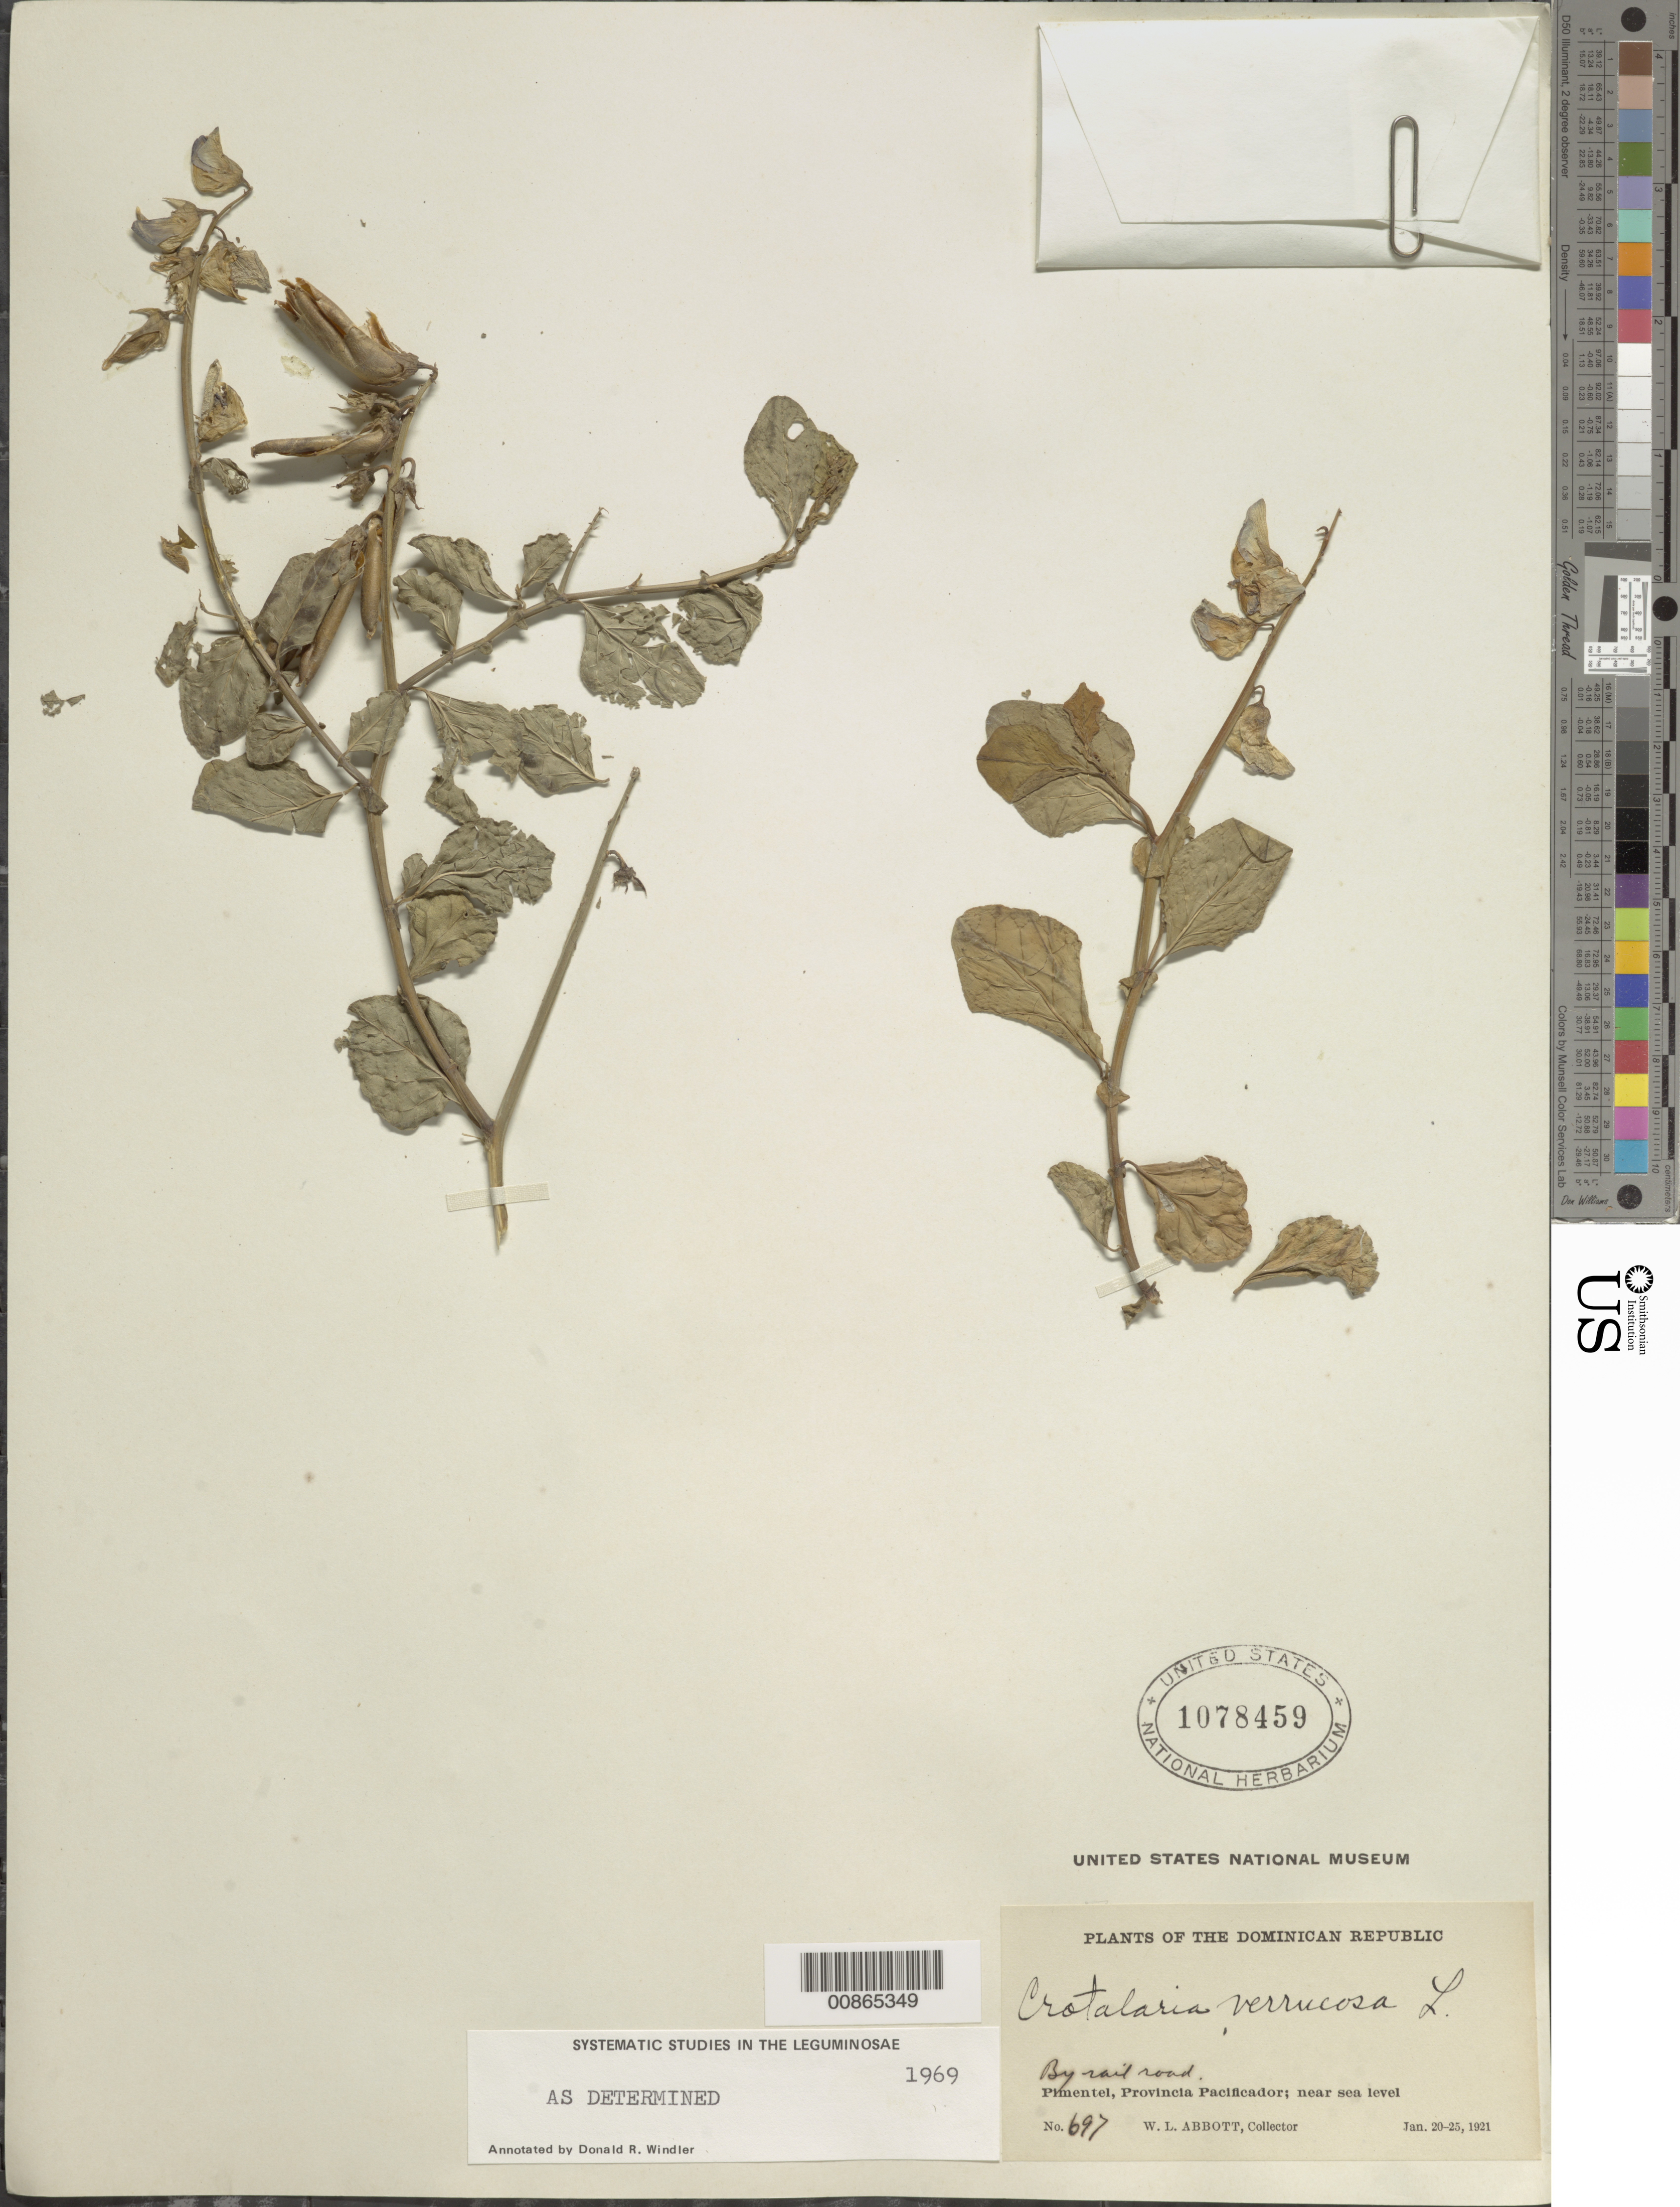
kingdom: Plantae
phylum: Tracheophyta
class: Magnoliopsida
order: Fabales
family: Fabaceae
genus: Crotalaria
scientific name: Crotalaria verrucosa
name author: L.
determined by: Windler, D. R.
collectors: W. L. Abbott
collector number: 697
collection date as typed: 20 Jan 1921 to 25 Jan 1921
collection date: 1921-01-20/1921-01-25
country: Dominican Republic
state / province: Duarte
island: Hispaniola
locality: Pimentel, Provincia Pacificador (obsolete).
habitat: By rail road.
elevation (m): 0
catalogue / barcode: US 1078459